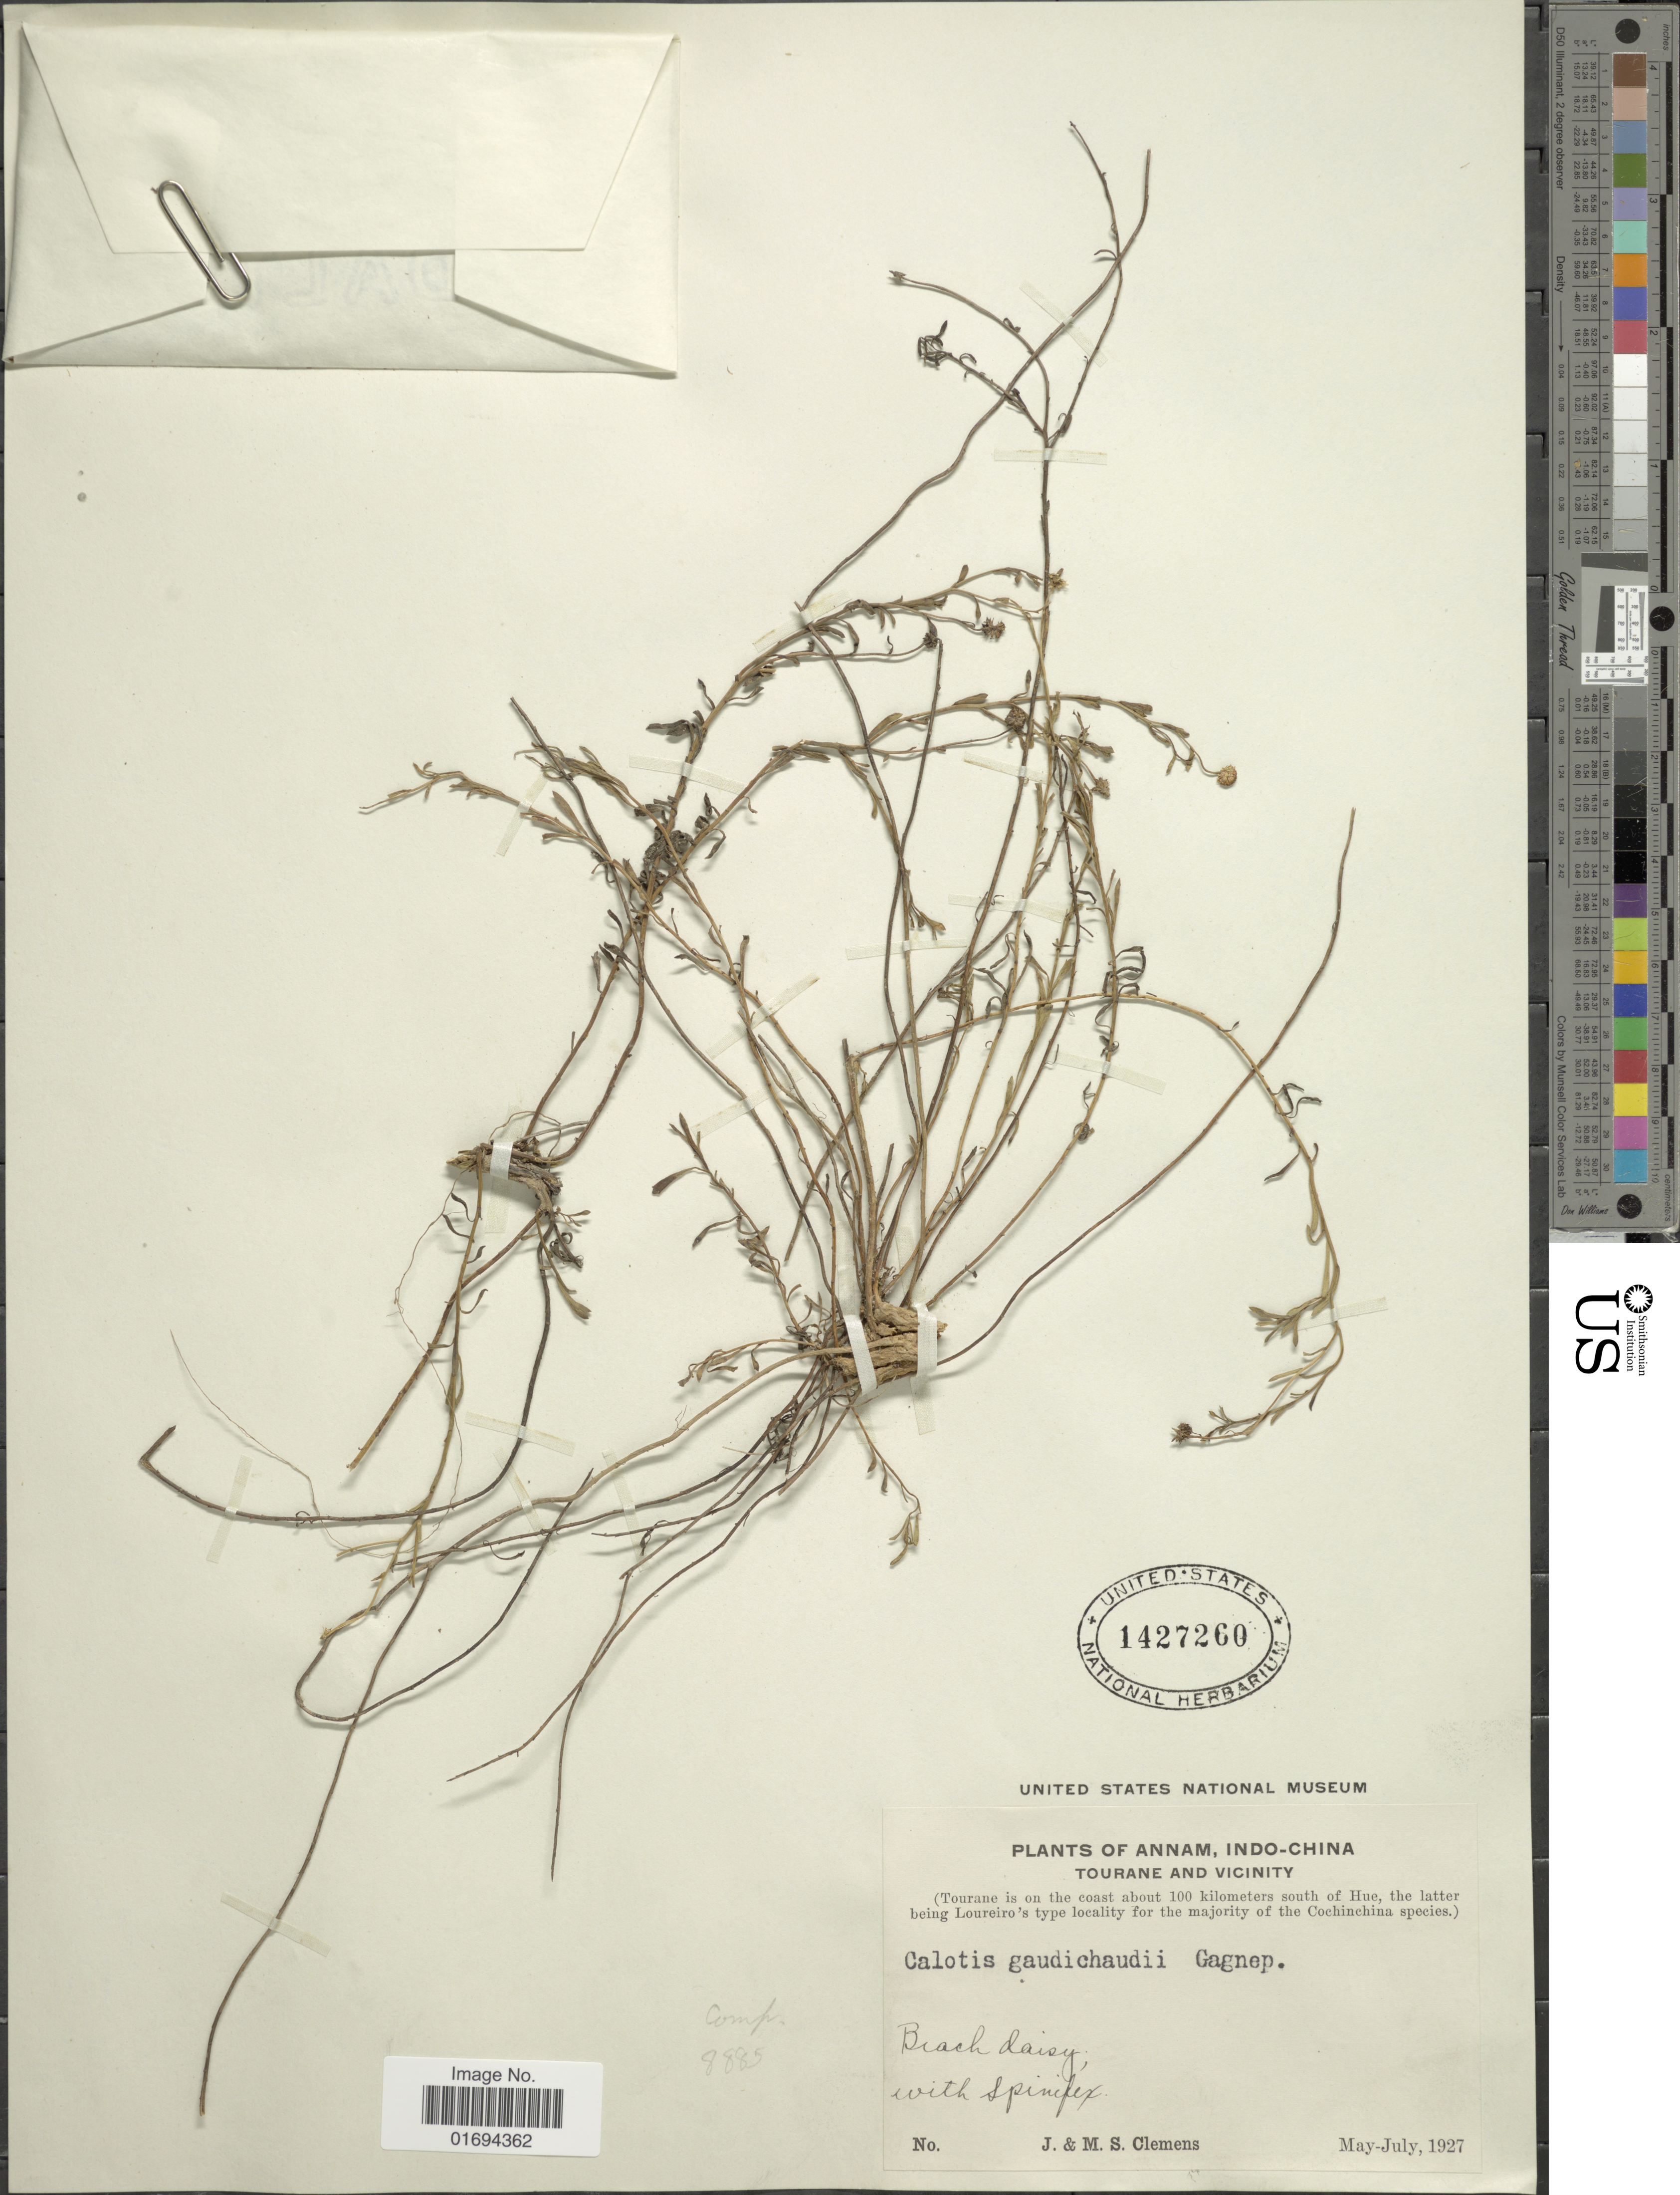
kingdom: Plantae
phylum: Tracheophyta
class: Magnoliopsida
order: Asterales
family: Asteraceae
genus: Calotis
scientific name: Calotis anamitica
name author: Merr.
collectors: J. Clemens & M. S. Clemens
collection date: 1927-05/1927-07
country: Vietnam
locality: Annam, Indo-China, Tourane andvicinity, (Tourane is on the coast about 100 kilometers south of Hue) Brach daisy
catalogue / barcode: US 1427260